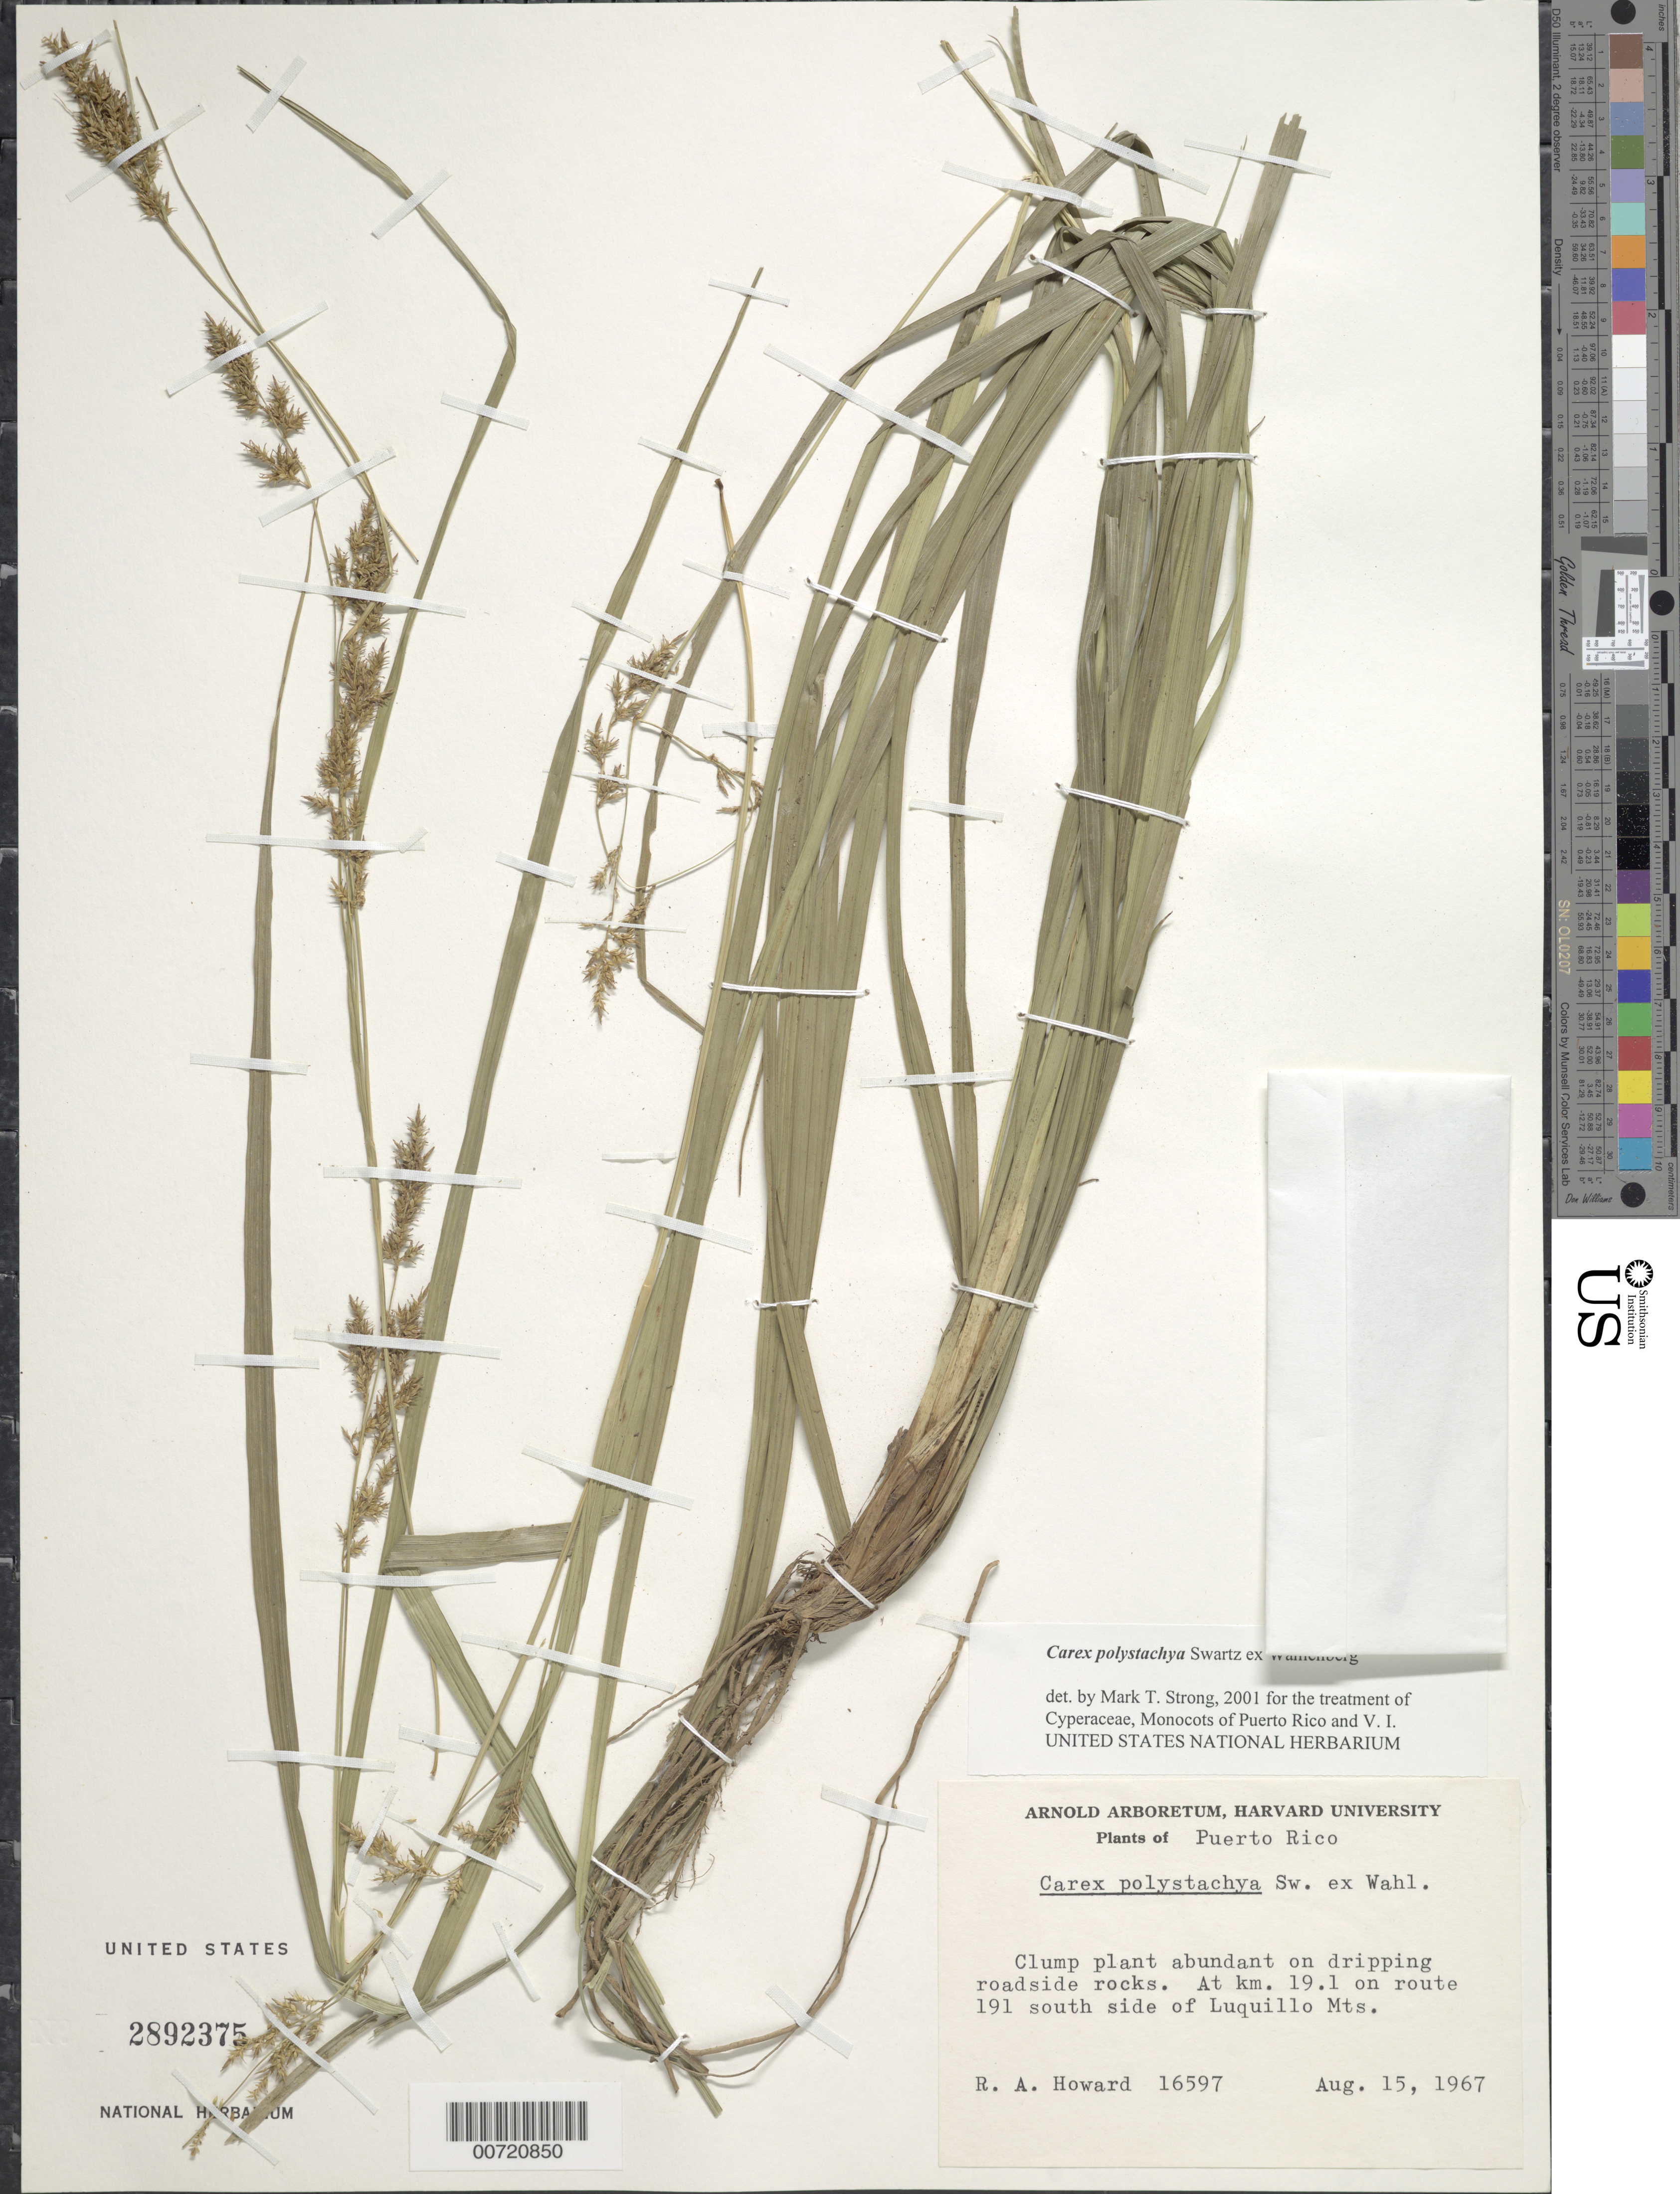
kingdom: Plantae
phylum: Tracheophyta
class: Liliopsida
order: Poales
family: Cyperaceae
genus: Carex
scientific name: Carex polystachya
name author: Sw. ex Wahlenb.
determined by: Strong, M. T., (US), Smithsonian Institution - National Museum of Natural History (UNITED STATES)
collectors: R. A. Howard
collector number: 16597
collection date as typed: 15 Aug 1967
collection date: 1967-08-15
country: Puerto Rico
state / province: Luquillo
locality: At km 19.1 on Rte. 191, S side of Luquillo Mts.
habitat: On dripping roadside rocks.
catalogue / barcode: US 2892375